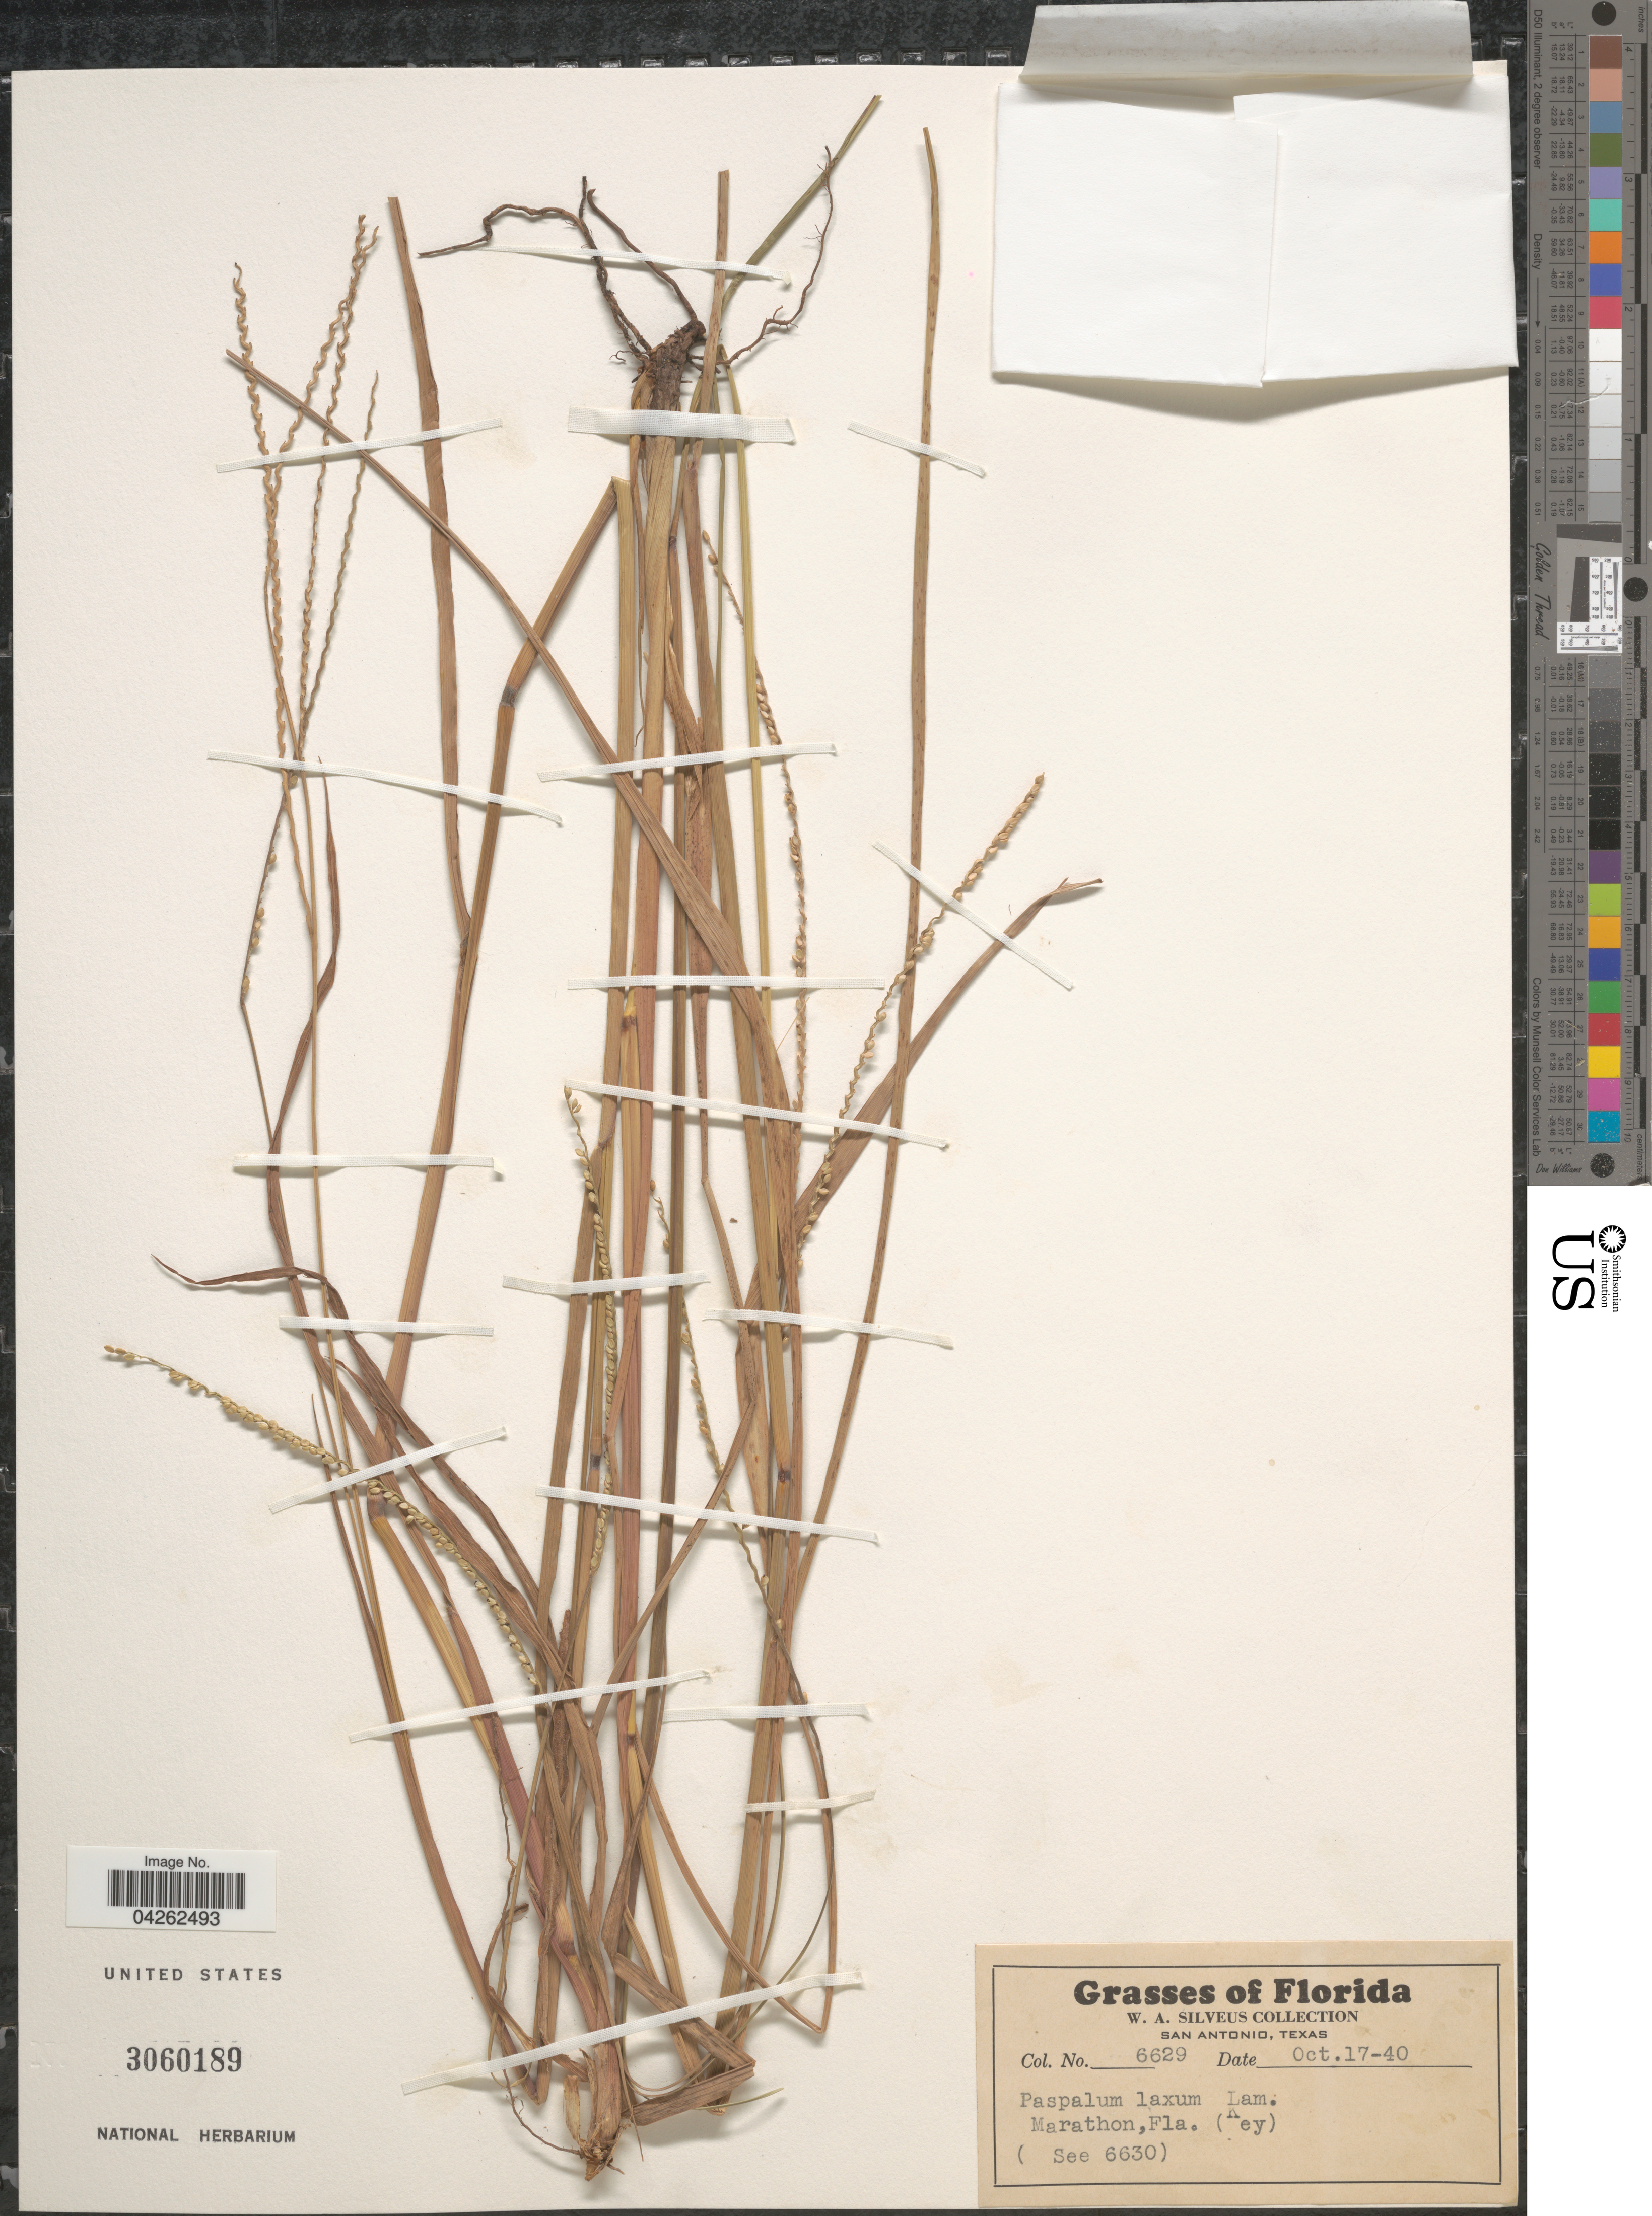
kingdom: Plantae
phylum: Tracheophyta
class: Liliopsida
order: Poales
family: Poaceae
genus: Paspalum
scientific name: Paspalum laxum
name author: Lam.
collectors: W. Silveus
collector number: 6629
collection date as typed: Transcribed d/m/y: 17/10/40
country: United States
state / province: Florida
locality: Marathon.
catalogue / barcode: US 3060189